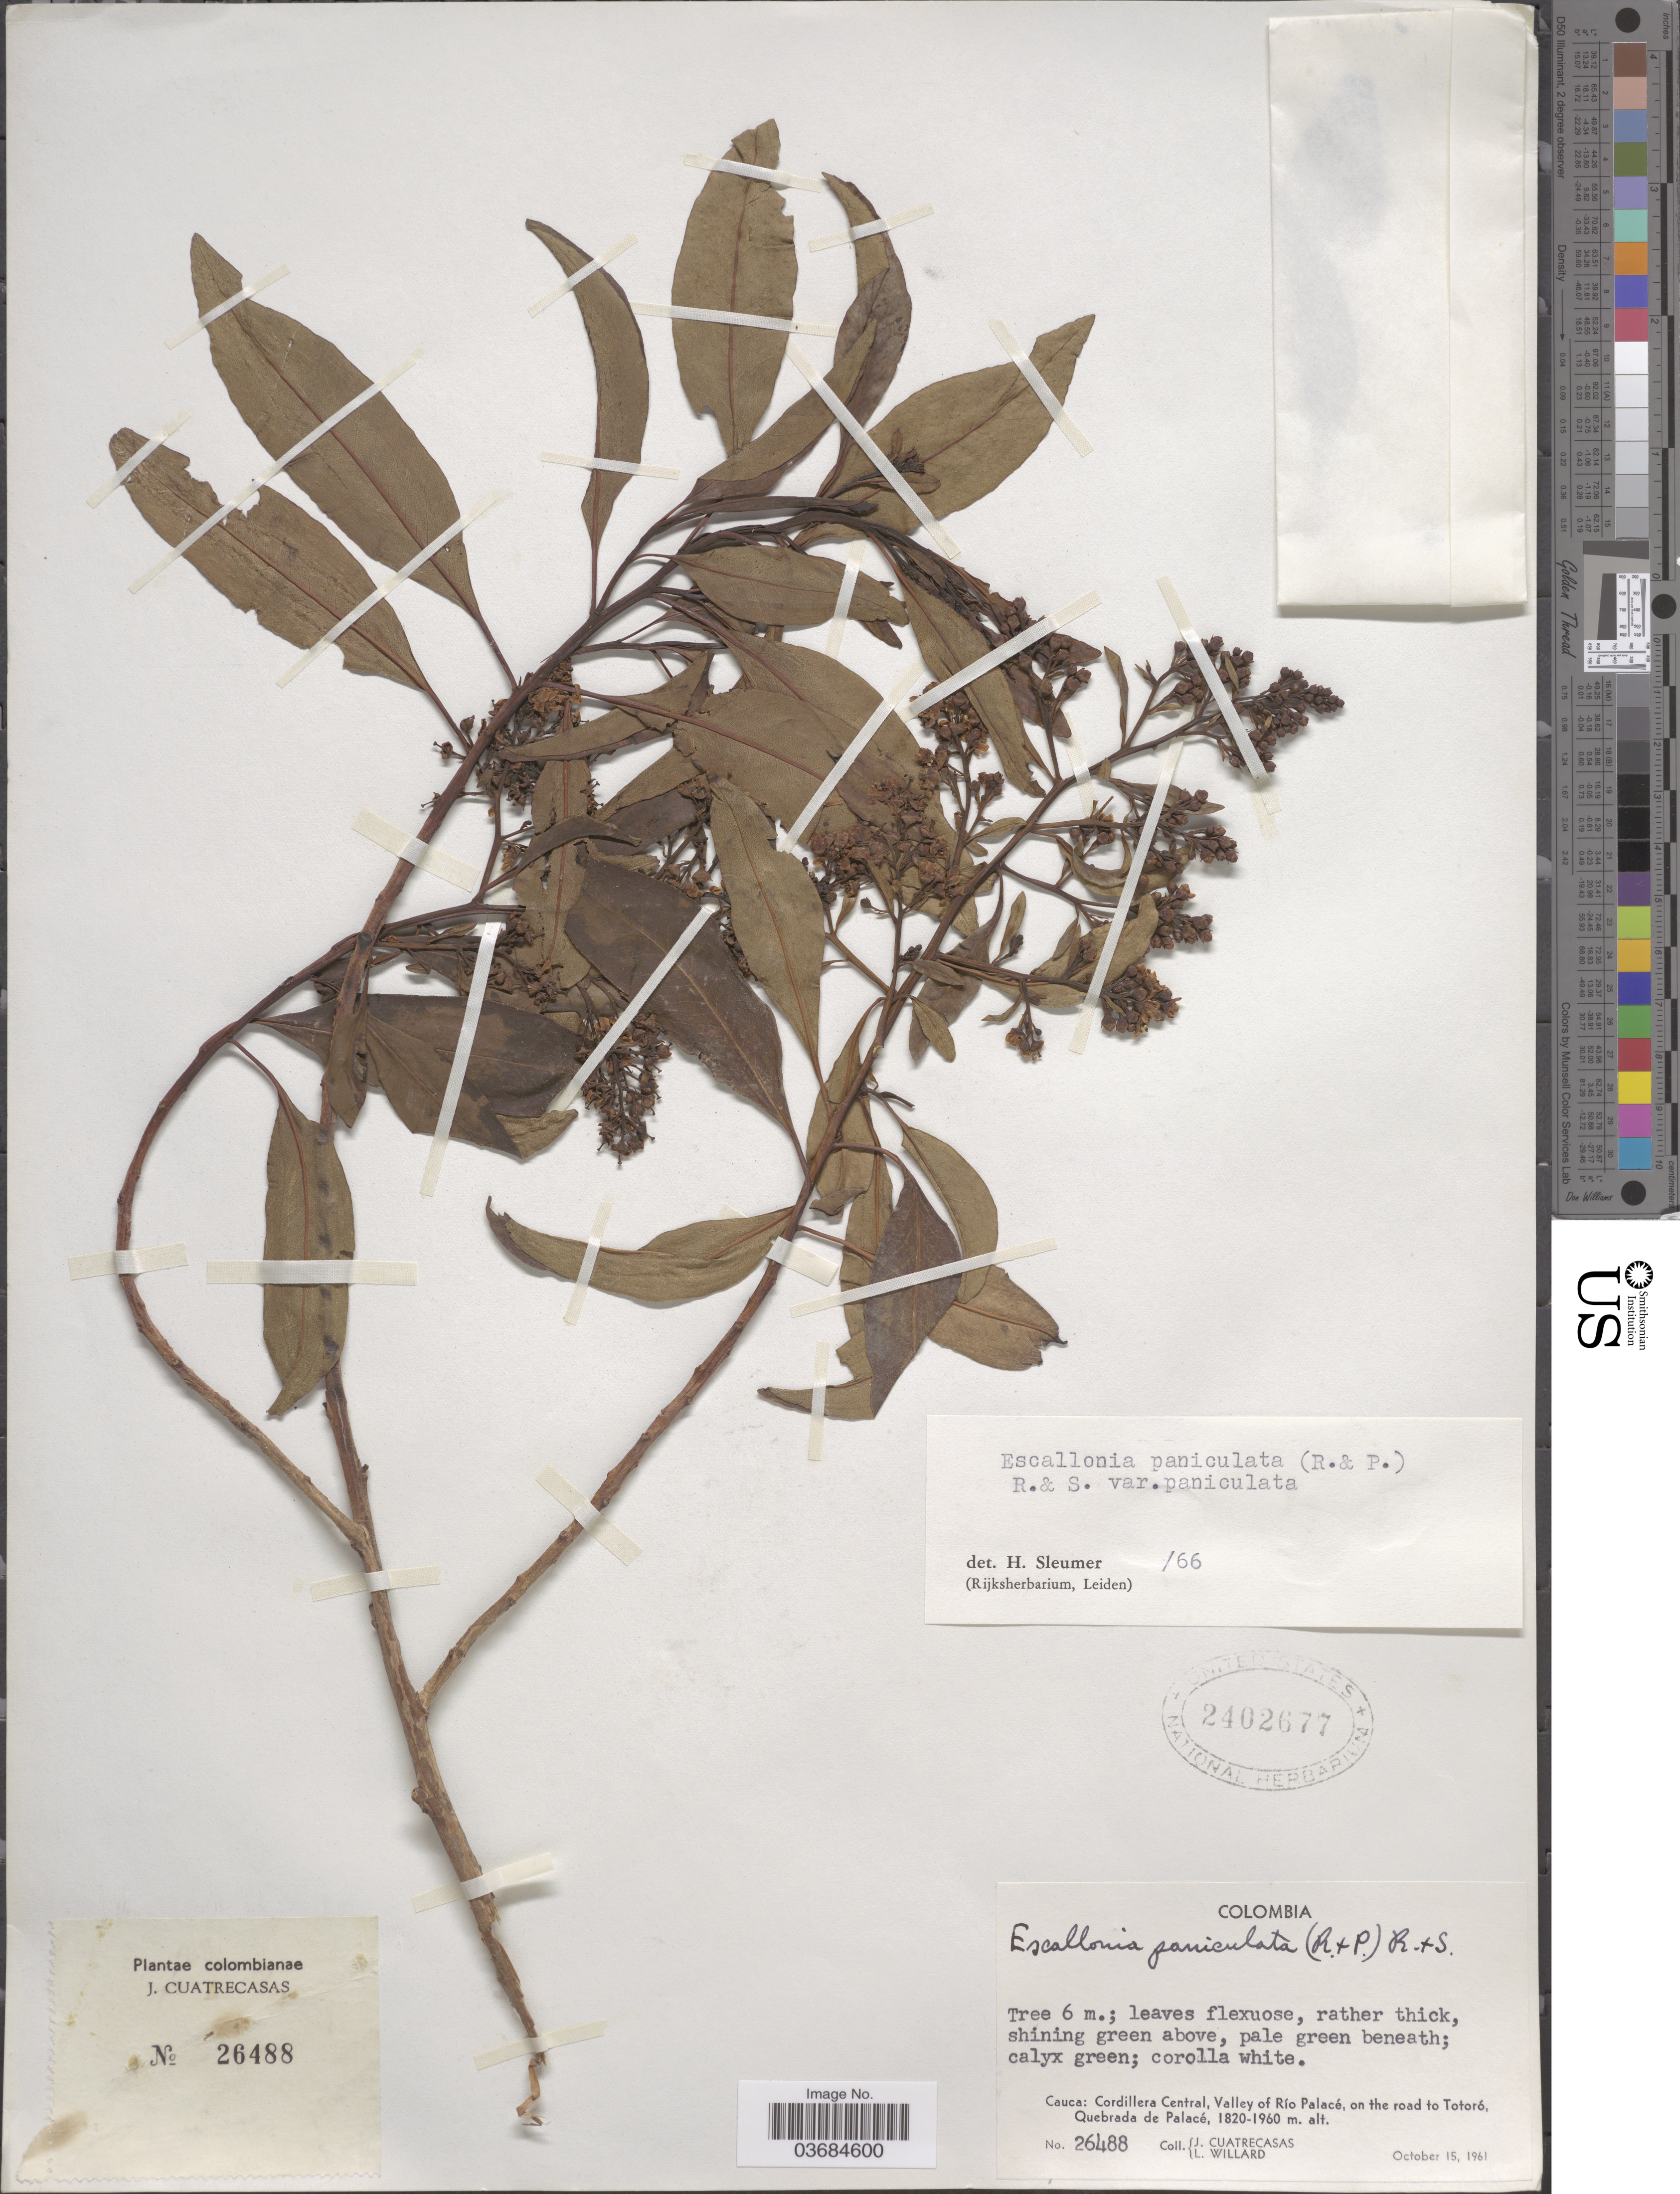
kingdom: Plantae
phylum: Tracheophyta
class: Magnoliopsida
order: Escalloniales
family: Escalloniaceae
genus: Escallonia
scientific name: Escallonia paniculata var. paniculata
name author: (Ruiz & Pav.) Roem. & Schult.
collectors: J. Cuatrecasas & L. Willard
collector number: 26488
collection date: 1961-10-15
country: Colombia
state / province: Cauca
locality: Cordillera Central, Valley of Río Palacé, on the road to Totoró, Quebrada de Palacé.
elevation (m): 1820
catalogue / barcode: US 2402677